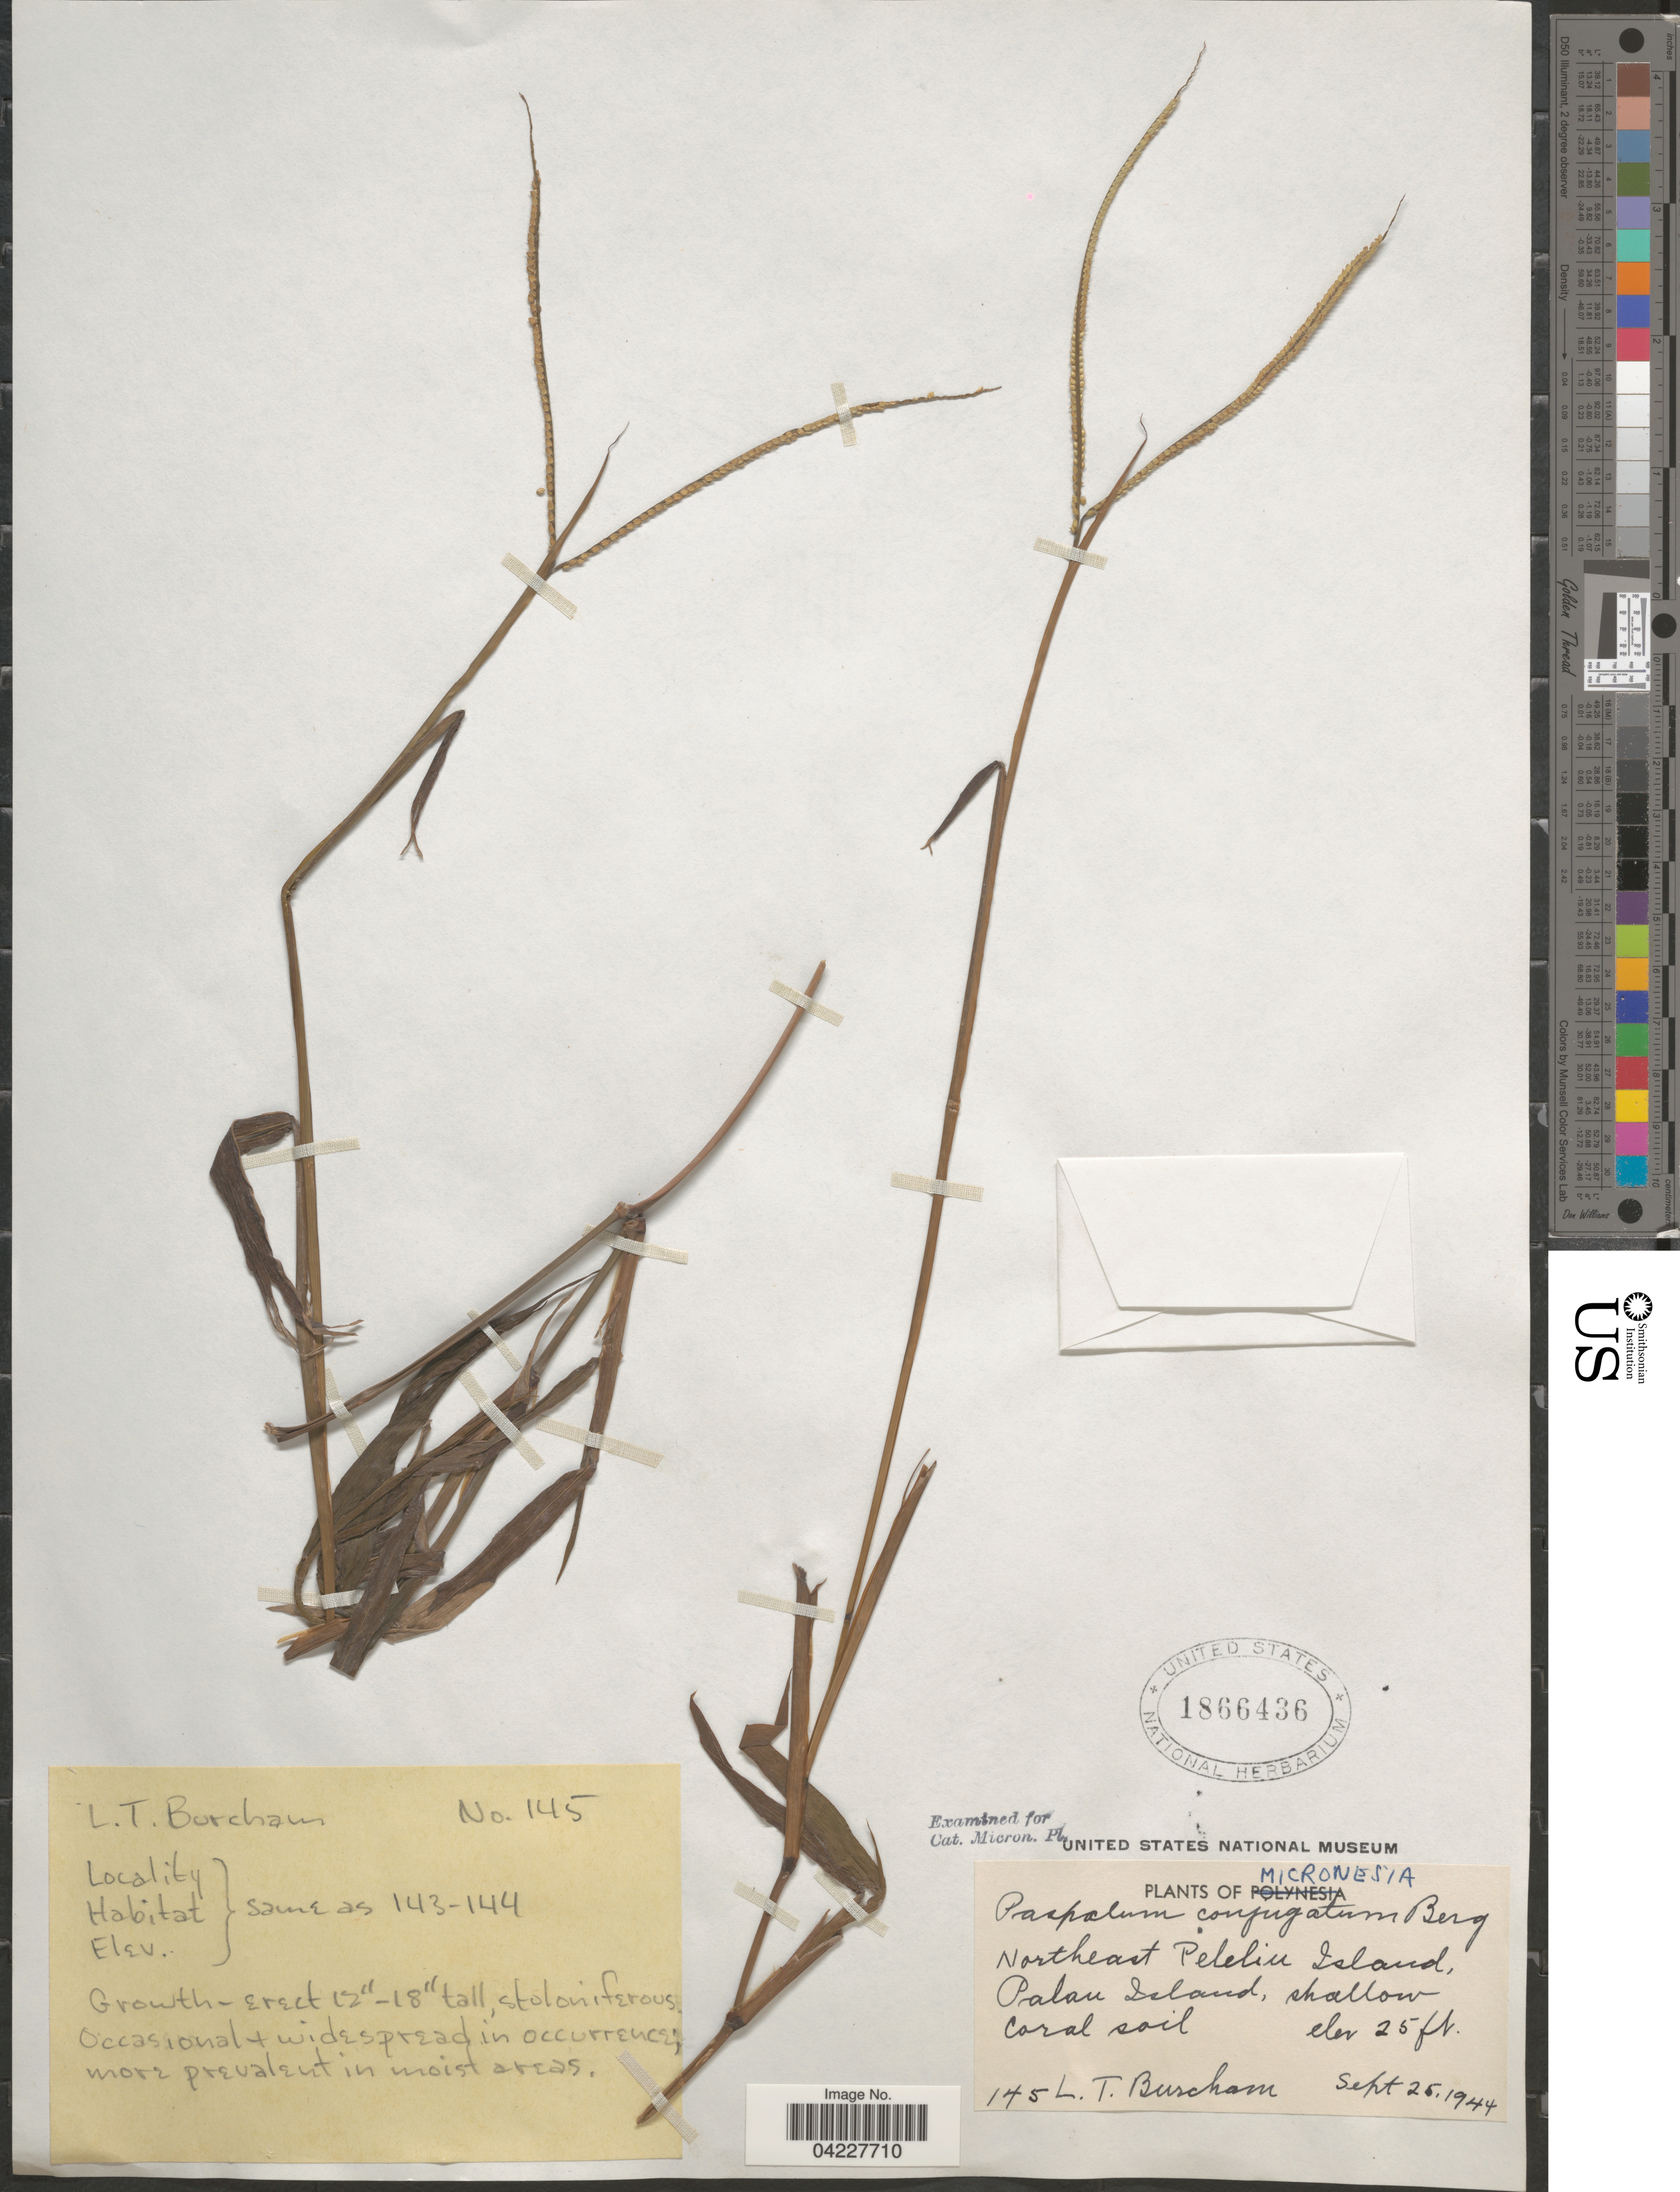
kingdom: Plantae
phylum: Tracheophyta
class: Liliopsida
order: Poales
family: Poaceae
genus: Paspalum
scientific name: Paspalum conjugatum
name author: P.J. Bergius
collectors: L. Burcham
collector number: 145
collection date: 1944-09-25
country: Micronesia, Federated States of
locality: Northeast Peleliu Island, Palau Island, shallow coral soil.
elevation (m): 8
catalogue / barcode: US 1866436